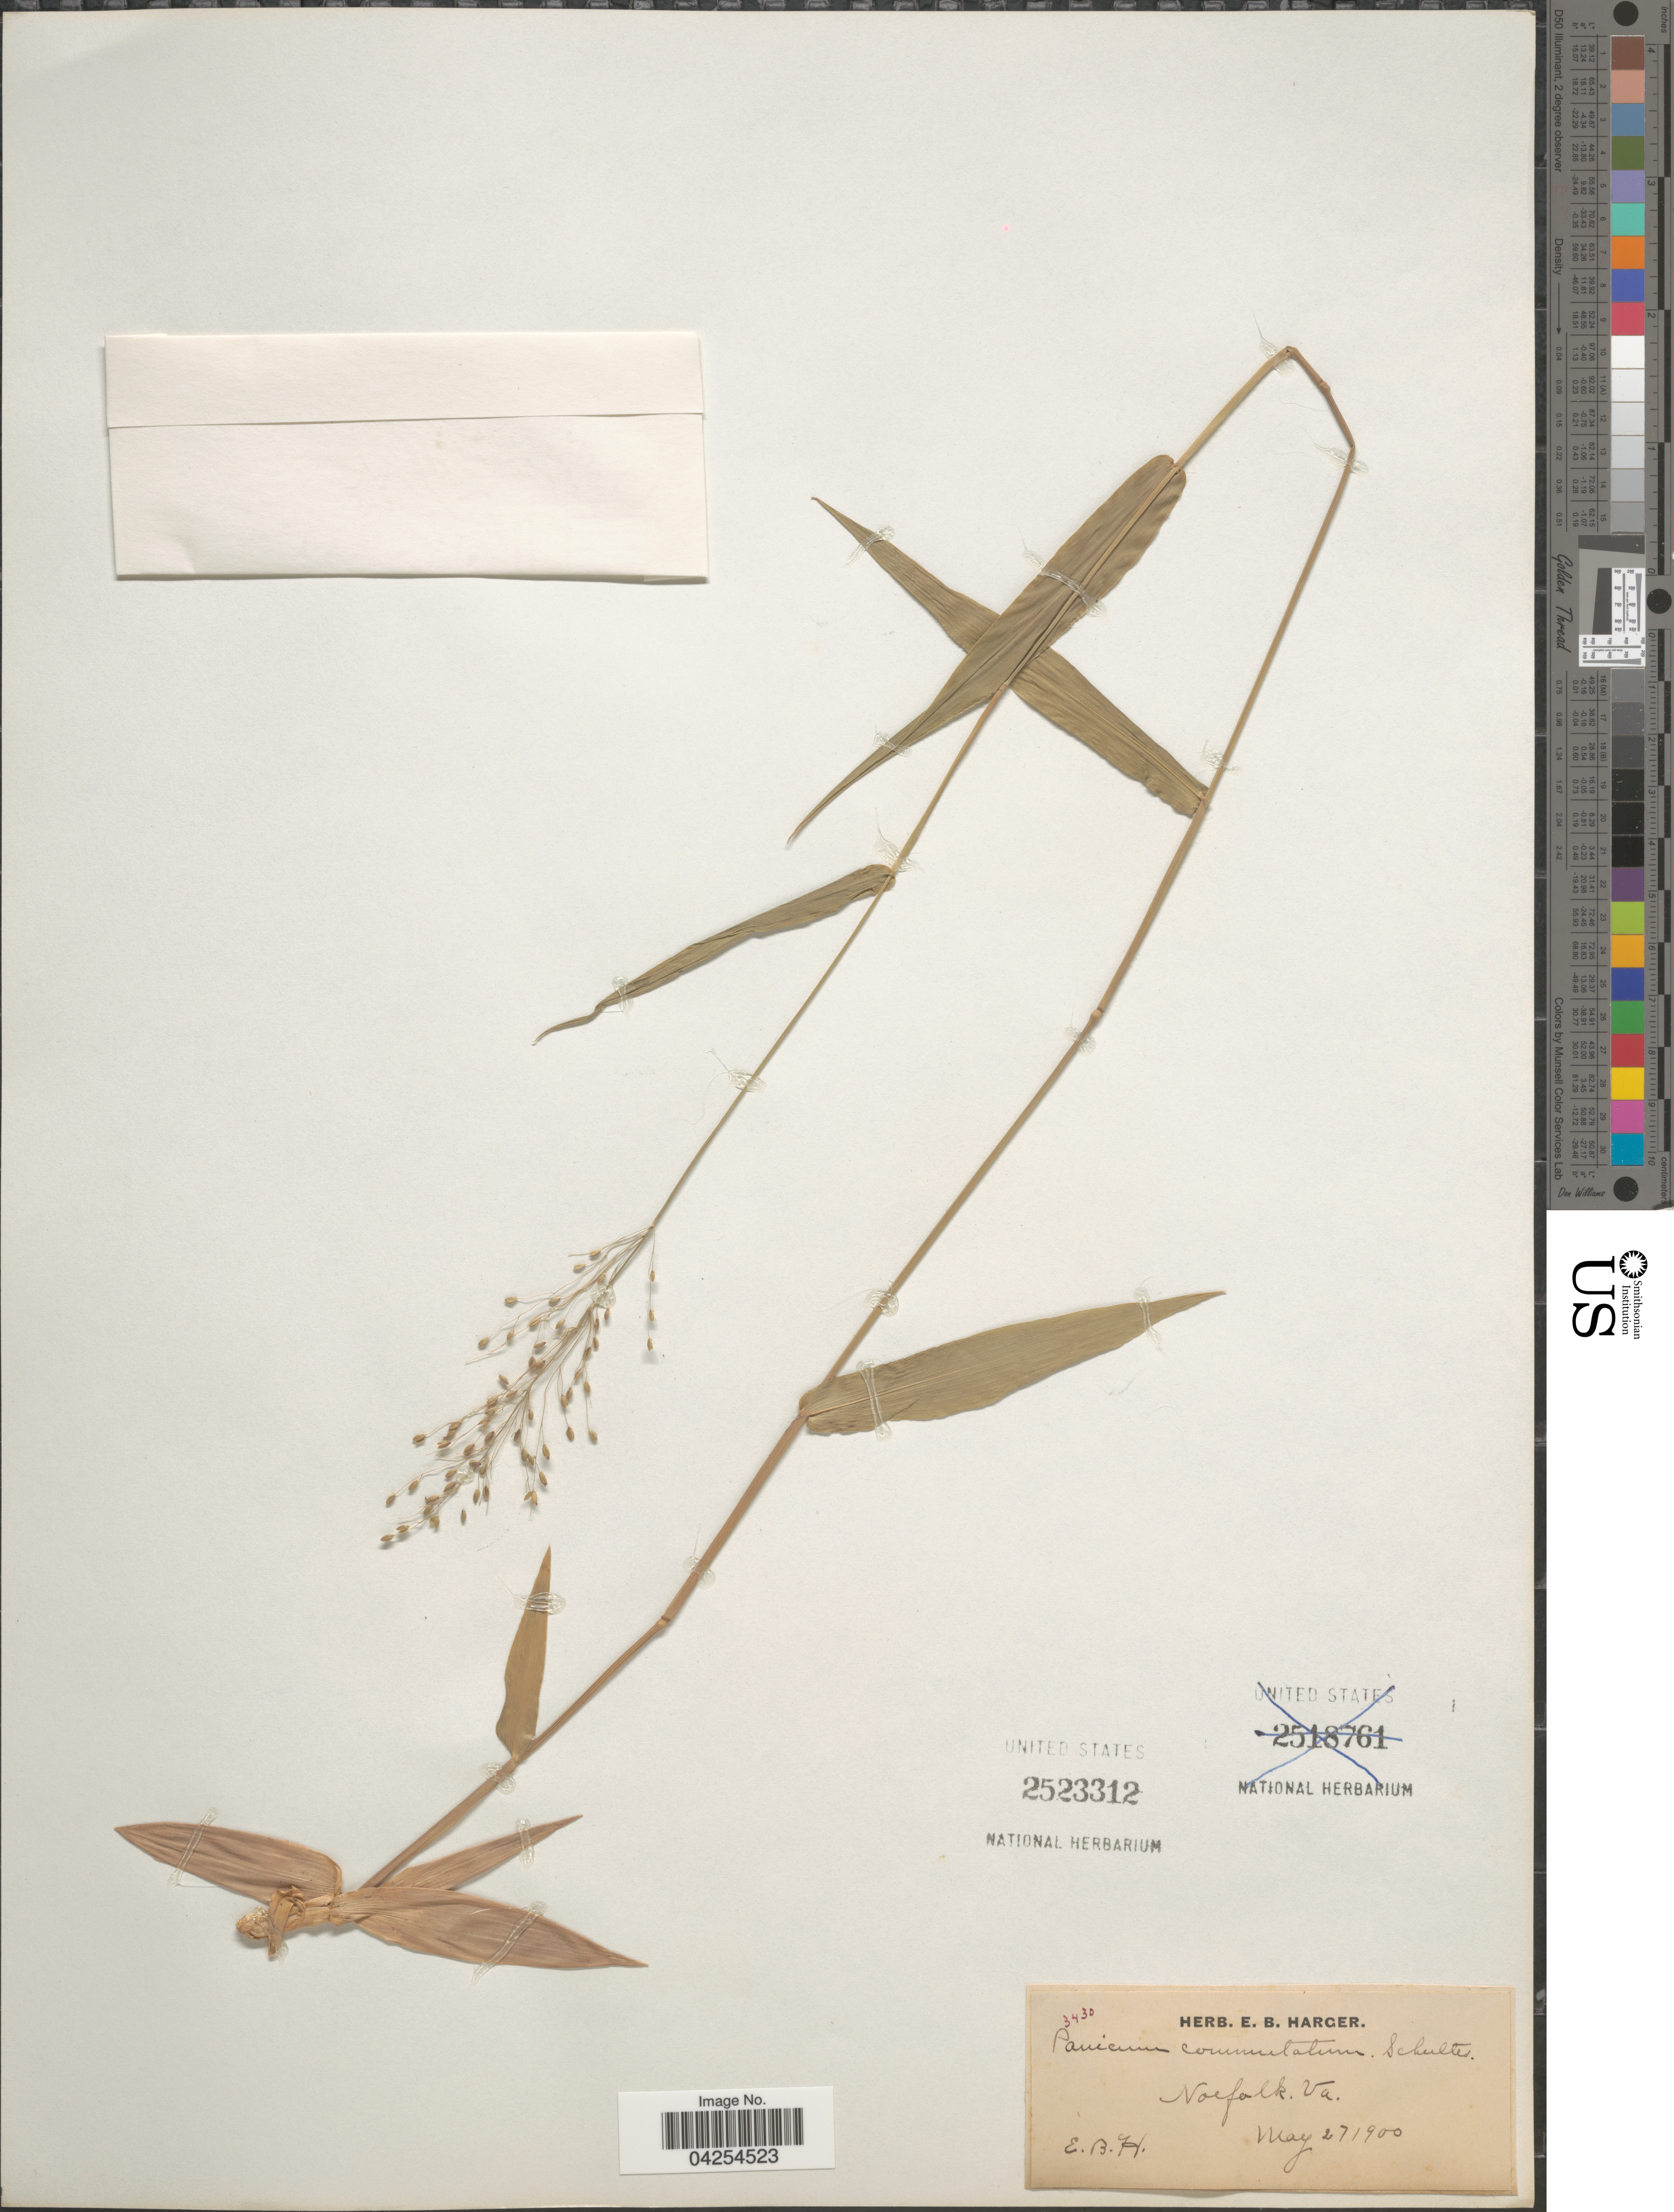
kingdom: Plantae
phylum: Tracheophyta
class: Liliopsida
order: Poales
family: Poaceae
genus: Dichanthelium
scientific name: Dichanthelium commutatum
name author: (Schult.) Gould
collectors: E. B. Harger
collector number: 3430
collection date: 1900-05-27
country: United States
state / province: Virginia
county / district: City of Norfolk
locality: Norfolk.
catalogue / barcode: US 2523312